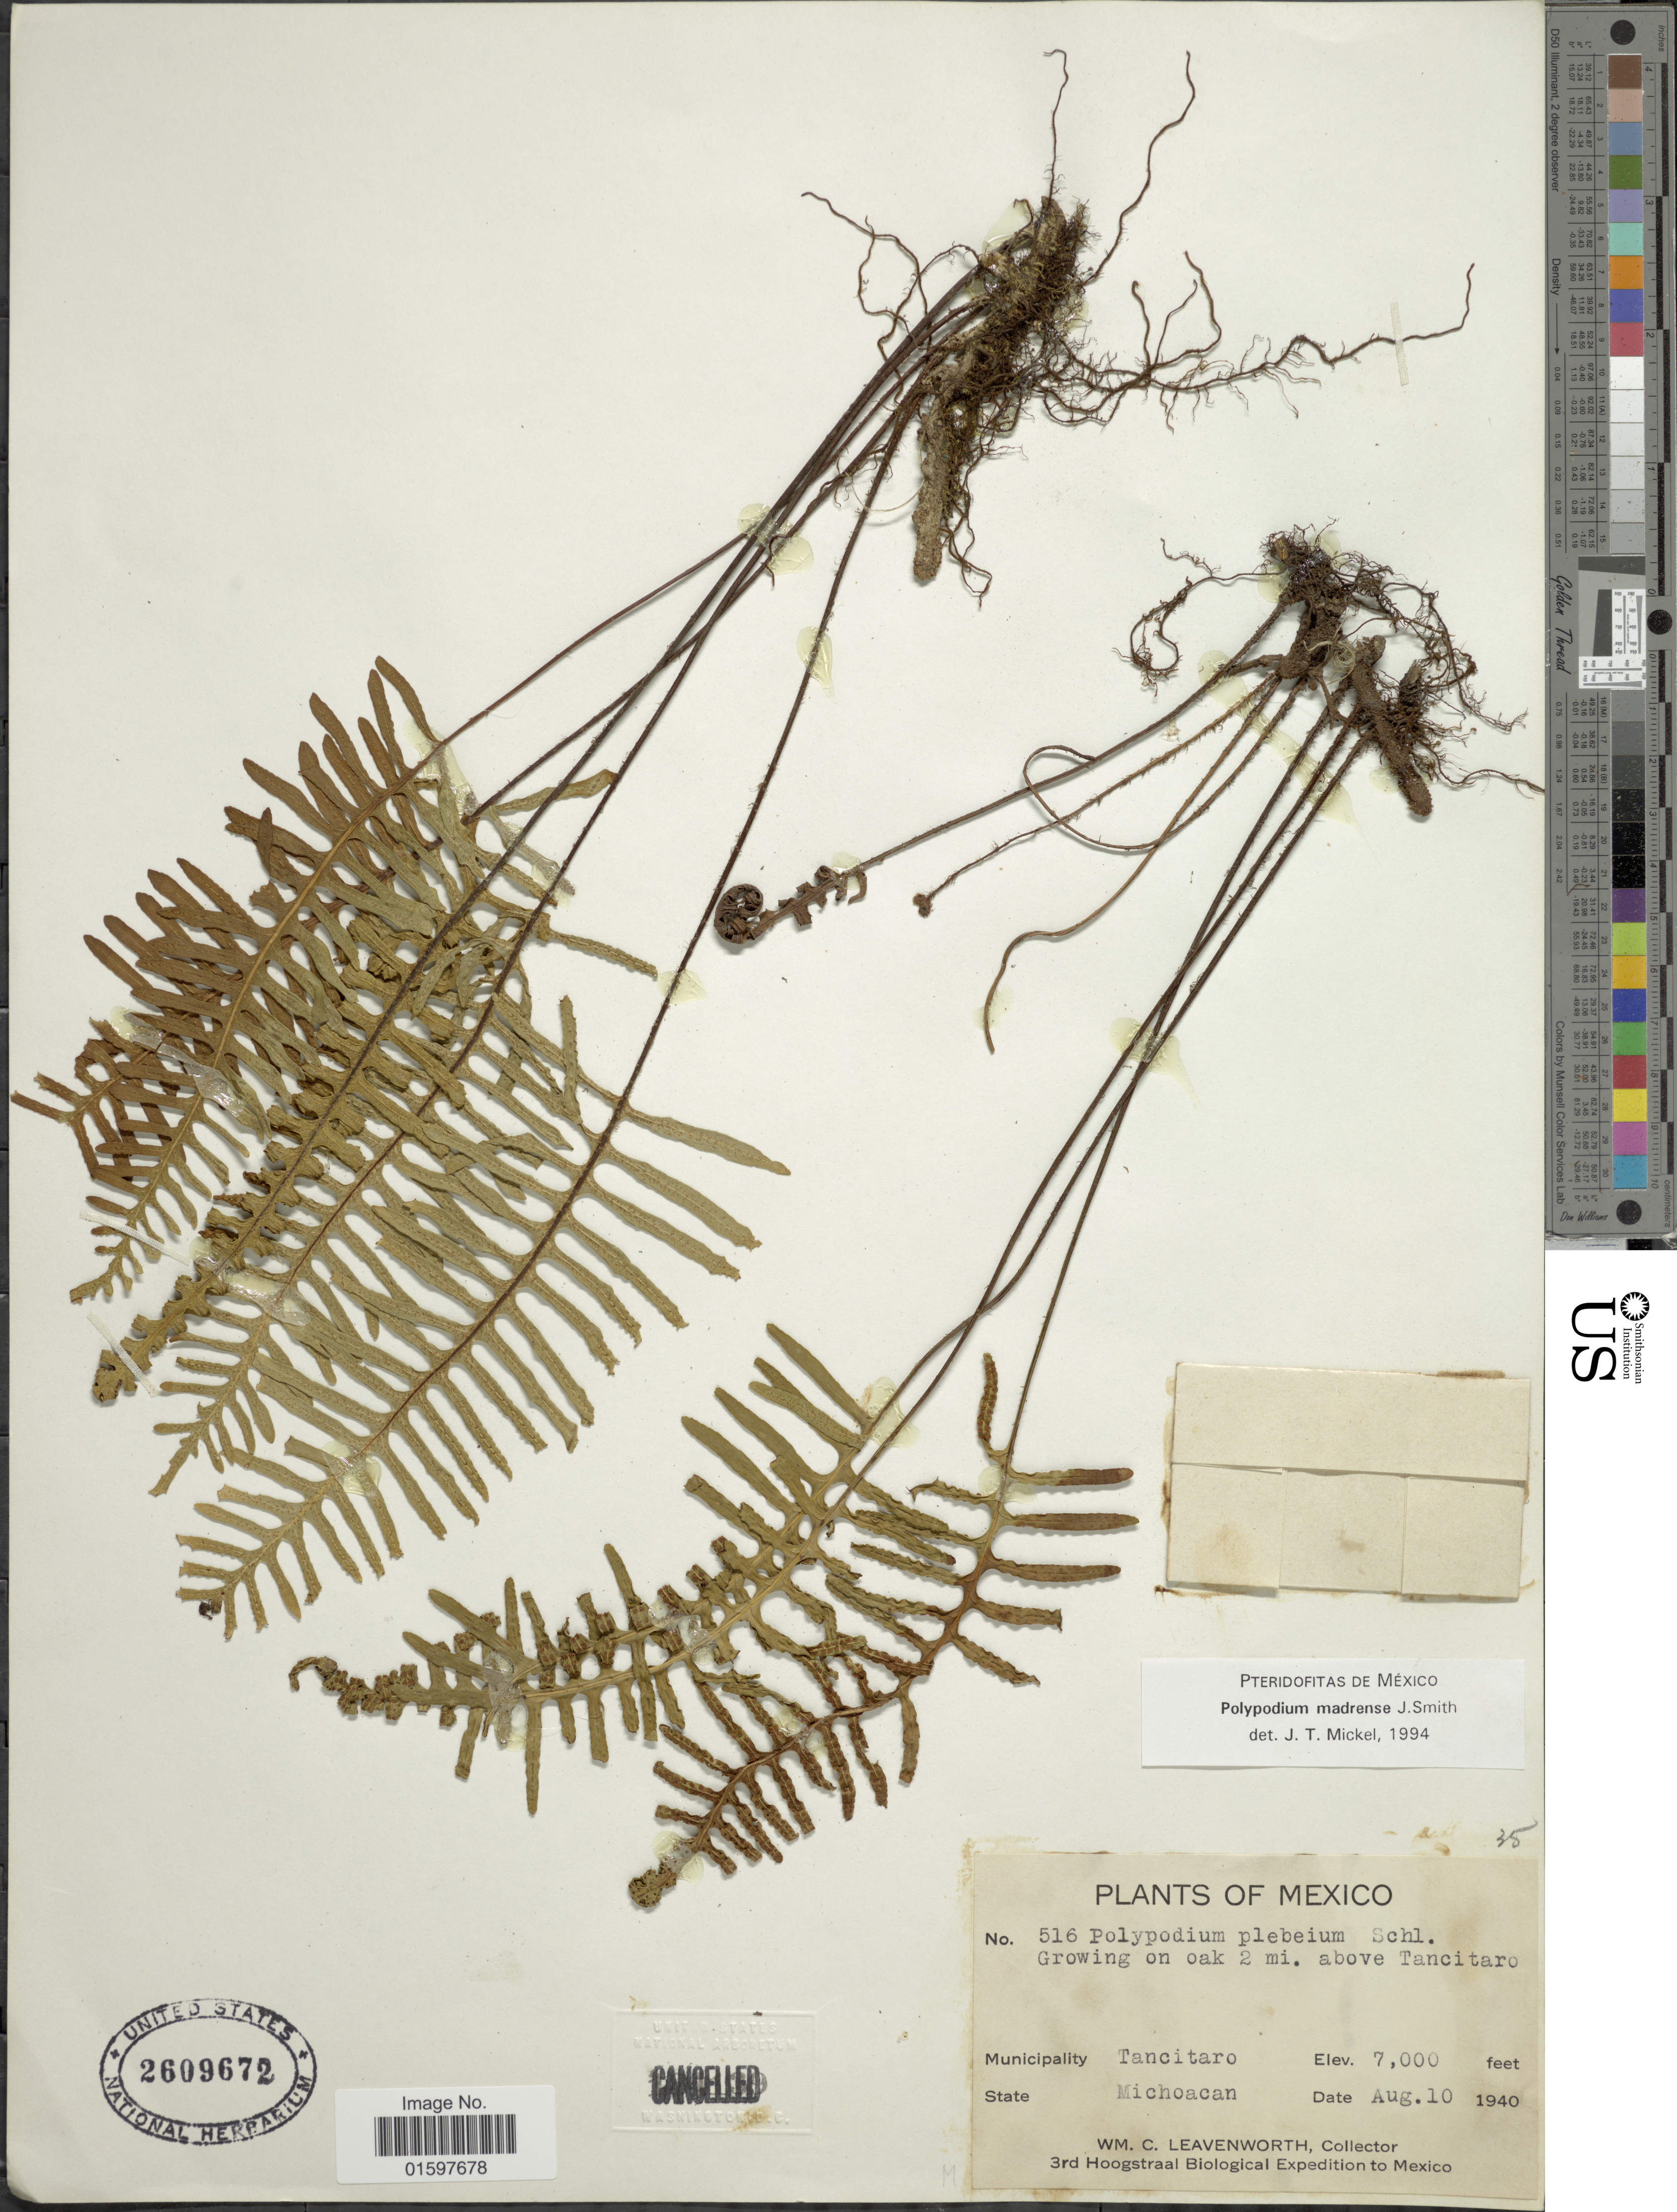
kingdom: Plantae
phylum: Tracheophyta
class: Polypodiopsida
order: Polypodiales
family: Polypodiaceae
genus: Pleopeltis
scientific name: Pleopeltis madrense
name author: (J. Sm.) A.R. Sm. & Tejero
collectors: W. C. Leavenworth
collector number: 516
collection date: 1940-08-10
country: Mexico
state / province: Michoacán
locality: Municipality Tancitaro, 2 mi. above Tancitaro.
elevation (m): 2134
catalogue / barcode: US 2609672